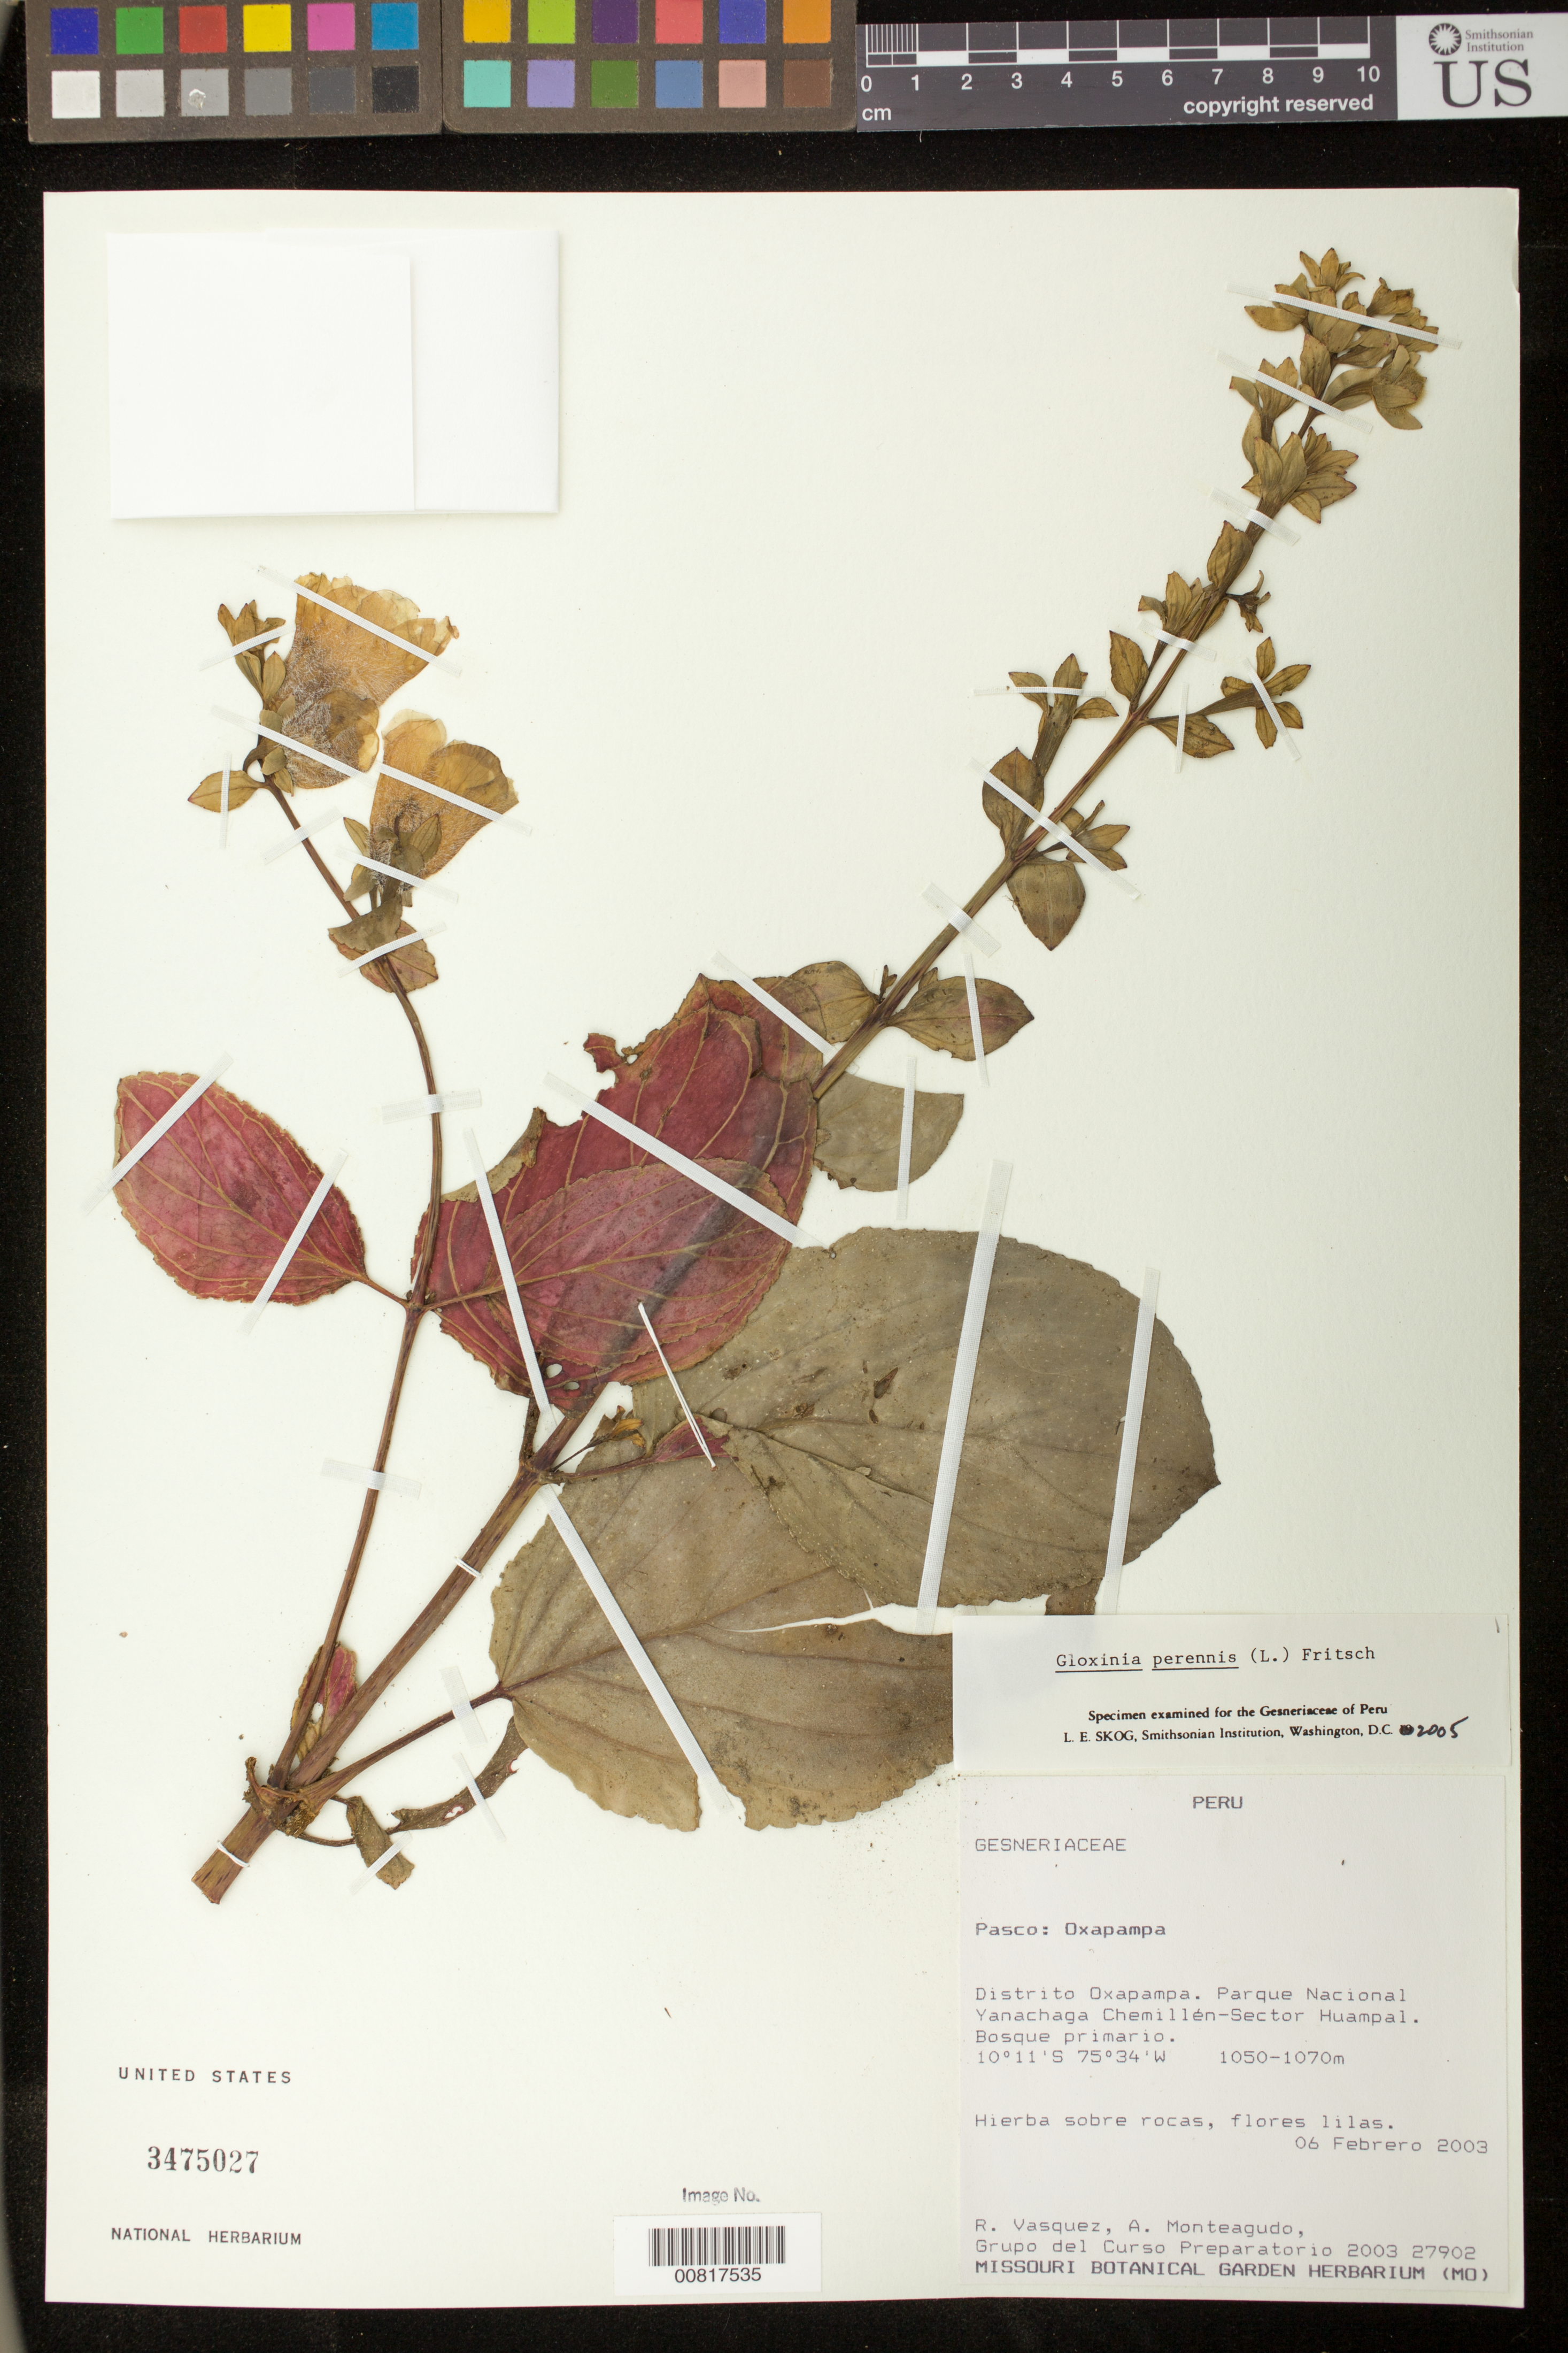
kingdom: Plantae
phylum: Tracheophyta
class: Magnoliopsida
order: Lamiales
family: Gesneriaceae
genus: Gloxinia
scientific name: Gloxinia perennis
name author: (L.) Fritsch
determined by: Skog, Laurence E.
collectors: R. Vásquez, A. Monteagudo & Grupo del Curso Preparatorio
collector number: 27902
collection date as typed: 06 Feb 2003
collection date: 2003-02-06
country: Peru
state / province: Pasco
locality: Pasco: Oxapampa. Distrito Oxapampa. Parque Nacional Yanachaga Chemillén, Sector Huampal.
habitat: Bosque primario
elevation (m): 1050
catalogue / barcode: US 3475027